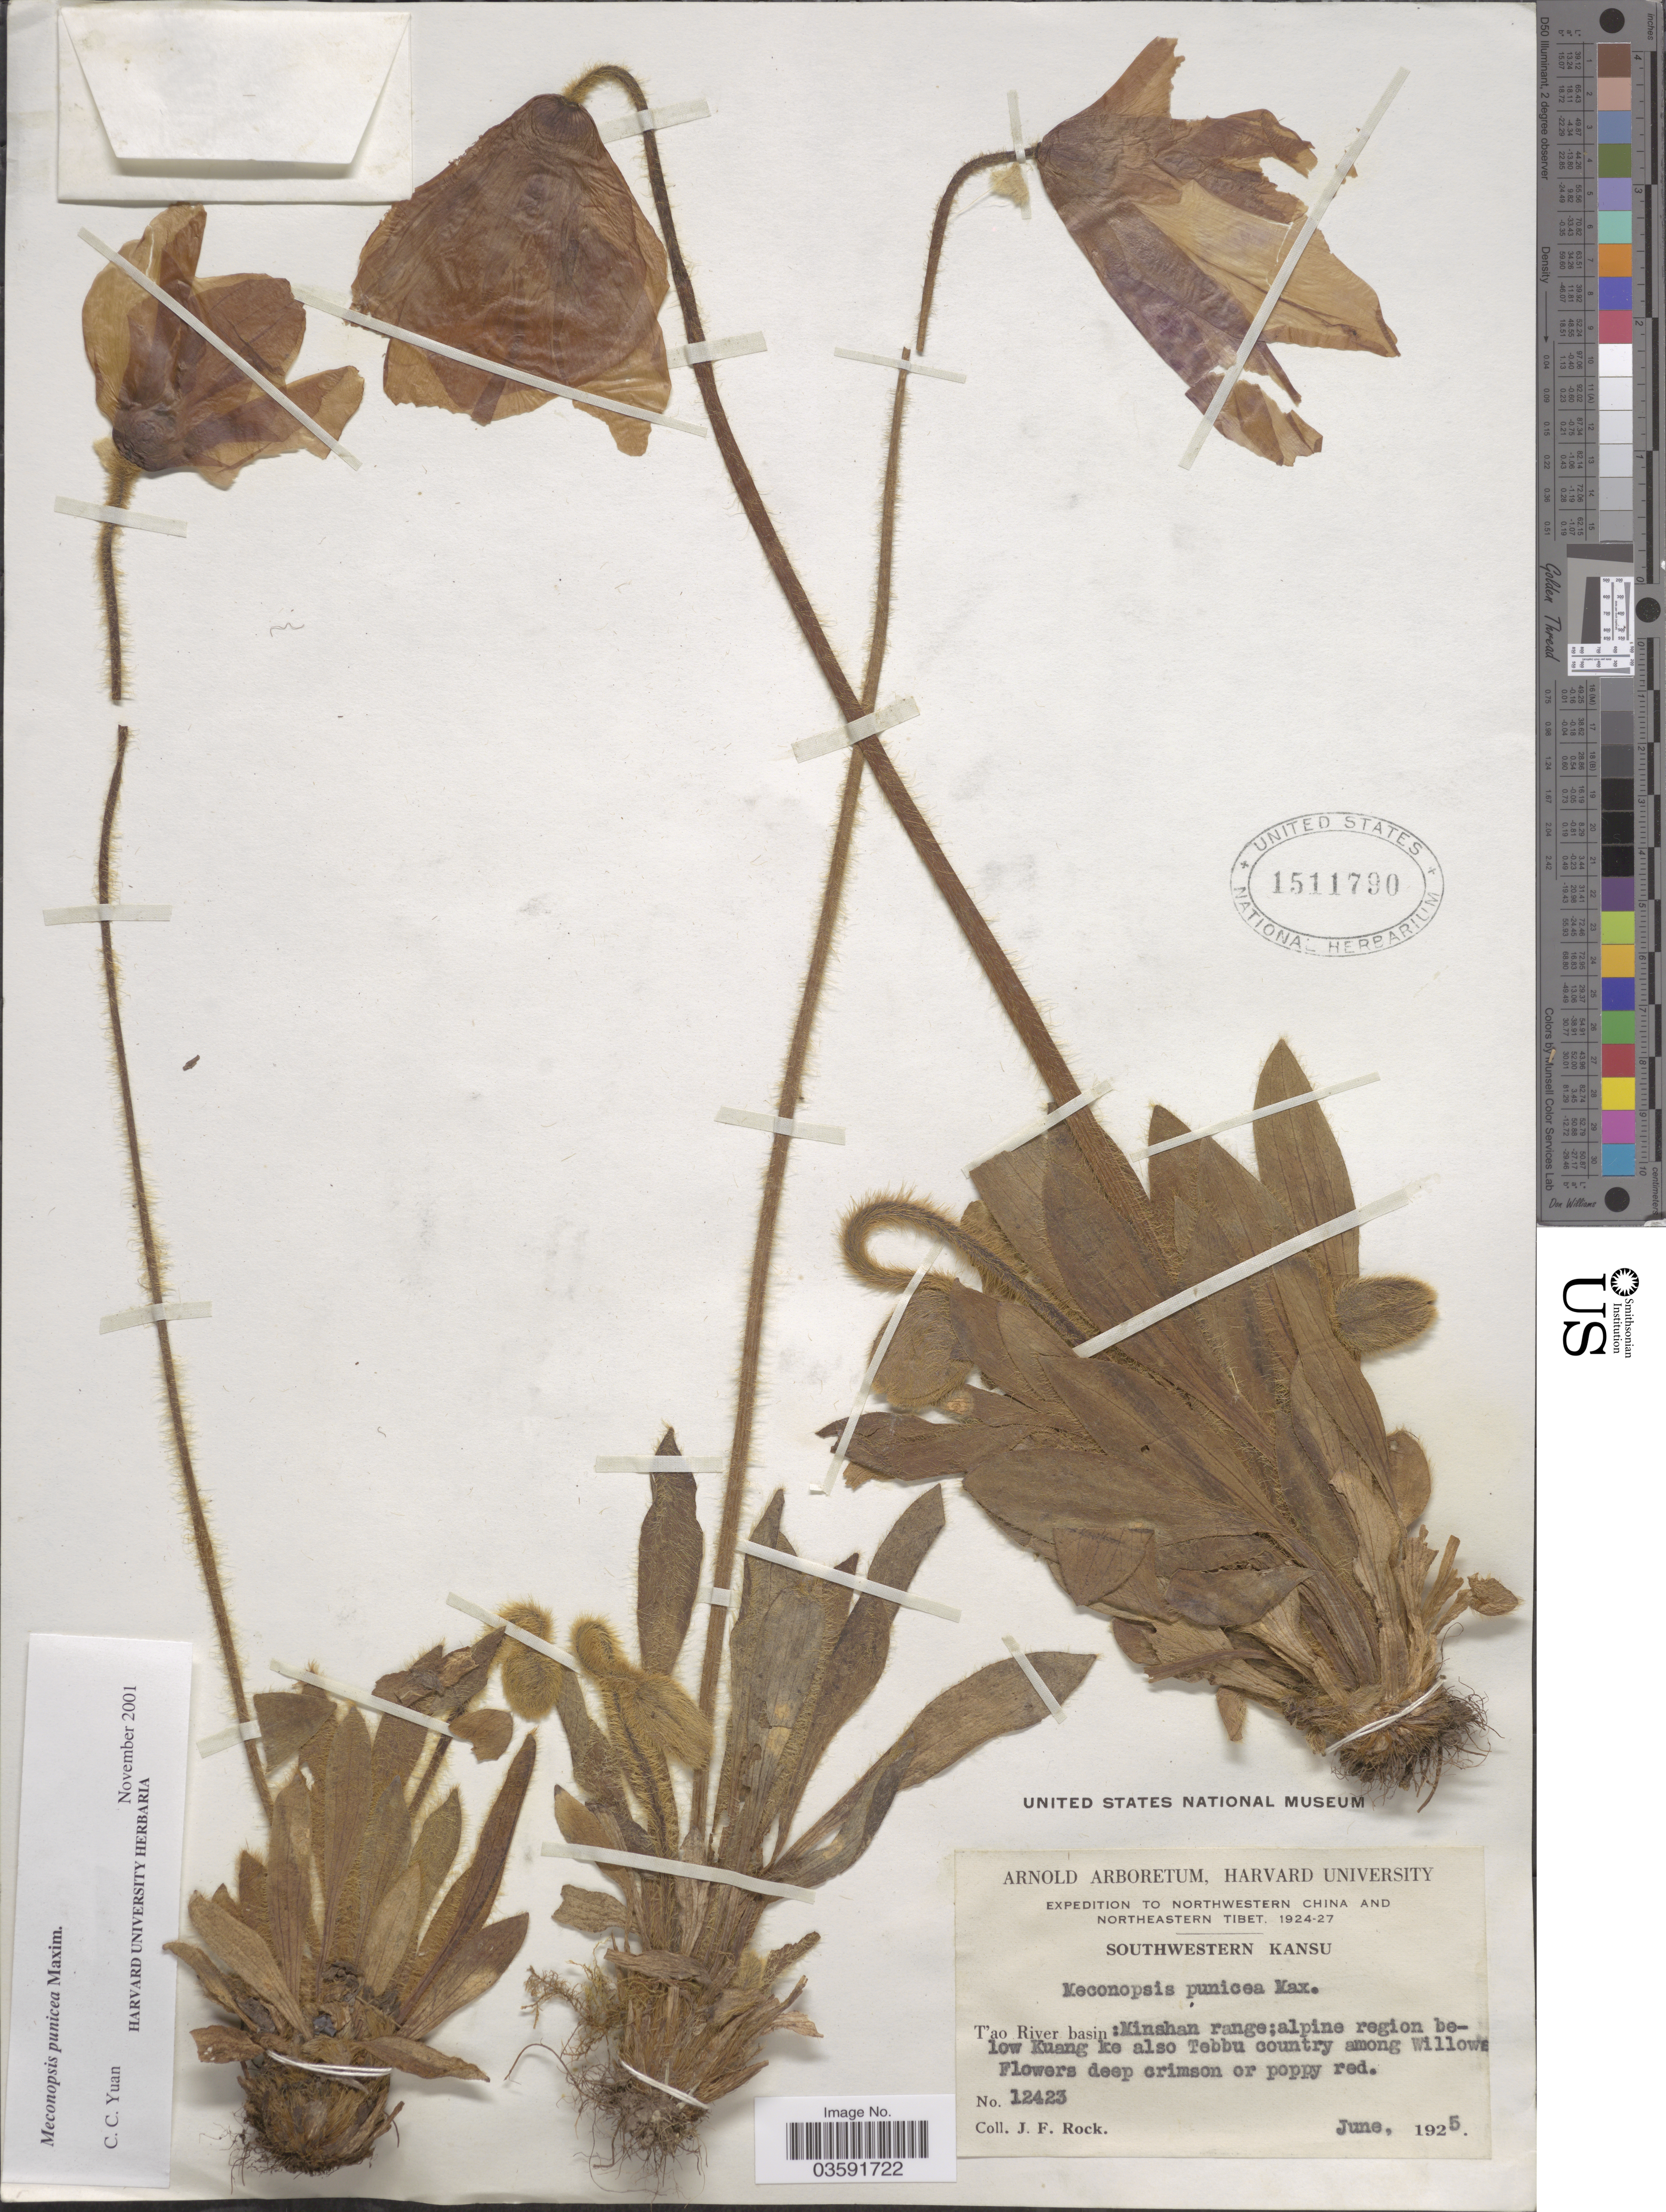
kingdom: Plantae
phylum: Tracheophyta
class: Magnoliopsida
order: Ranunculales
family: Papaveraceae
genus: Meconopsis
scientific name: Meconopsis punicea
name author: Maxim.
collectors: J. Rock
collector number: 12423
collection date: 1925-06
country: China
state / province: Gansu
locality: Northwestern China. Southwestern Kansu. T'ao River basin: Minshan range; alpine region below Kuang ke also Tebbu country among Willows.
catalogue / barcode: US 1511790